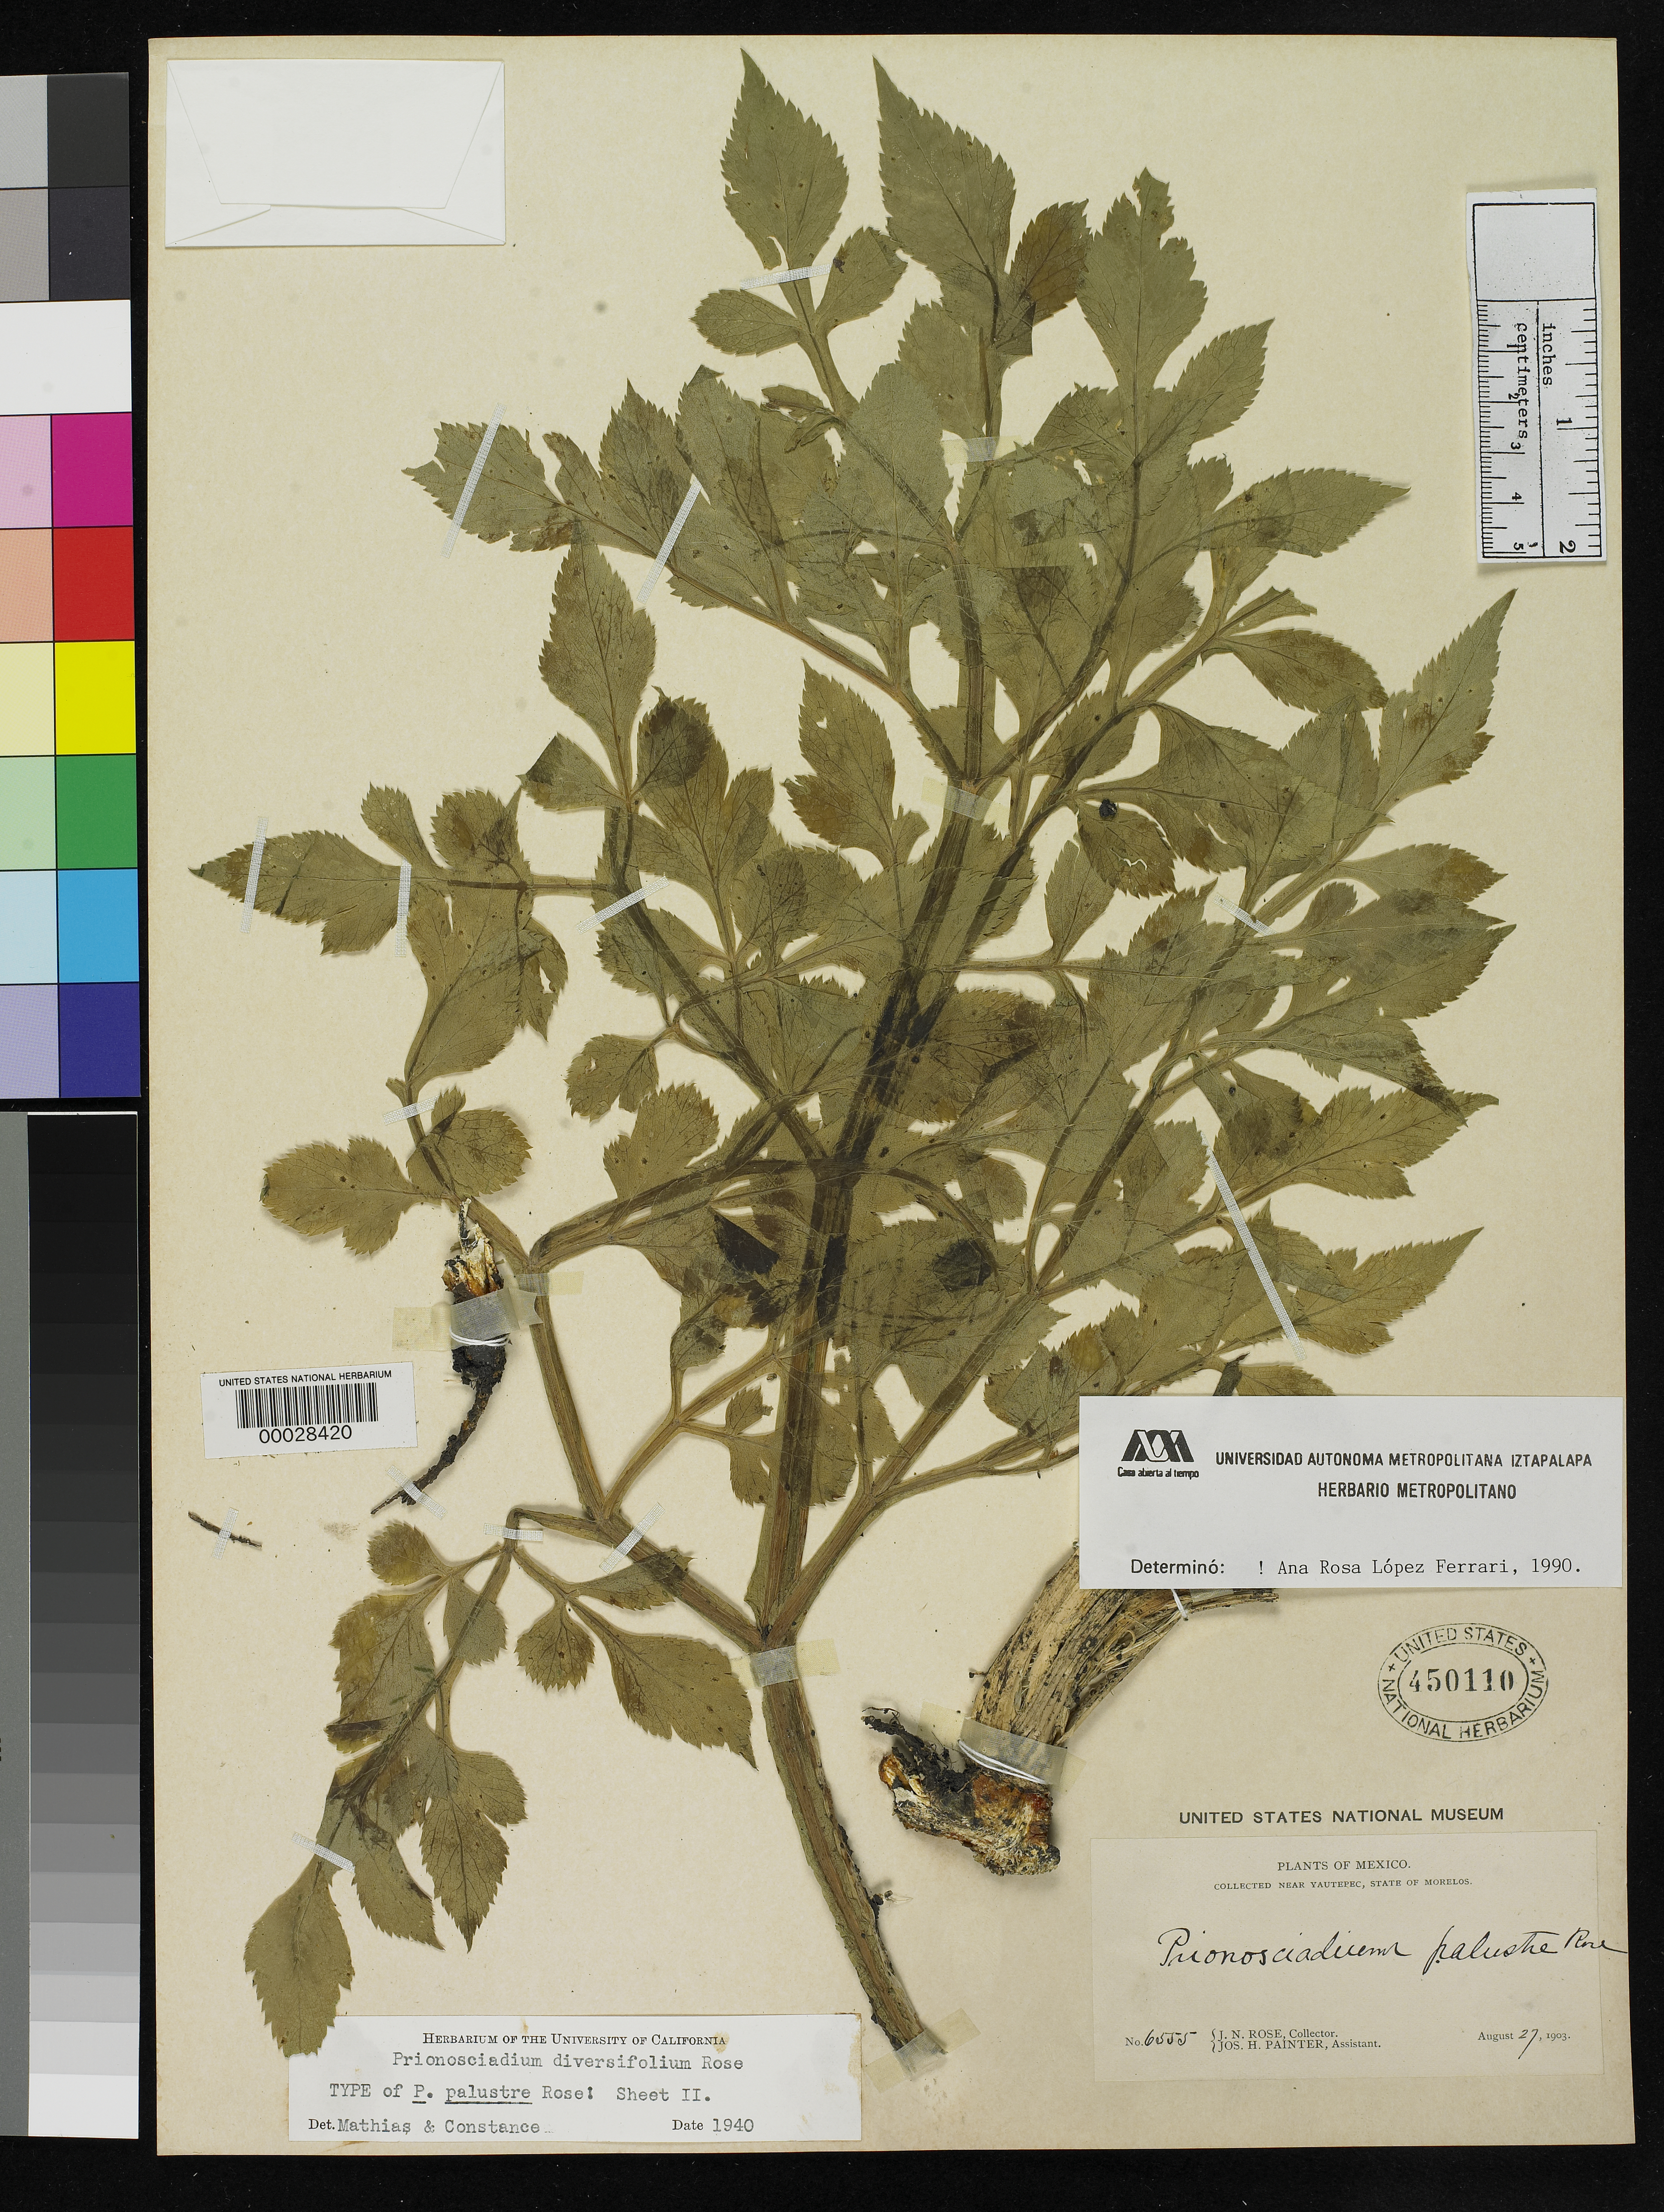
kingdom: Plantae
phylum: Tracheophyta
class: Magnoliopsida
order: Apiales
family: Apiaceae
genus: Prionosciadium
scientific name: Prionosciadium palustre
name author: Rose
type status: Holotype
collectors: J. N. Rose & J. H. Painter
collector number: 6555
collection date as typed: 27 Aug 1903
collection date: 1903-08-27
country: Mexico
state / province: Morelos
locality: Near Yautepec.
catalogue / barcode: US 450110